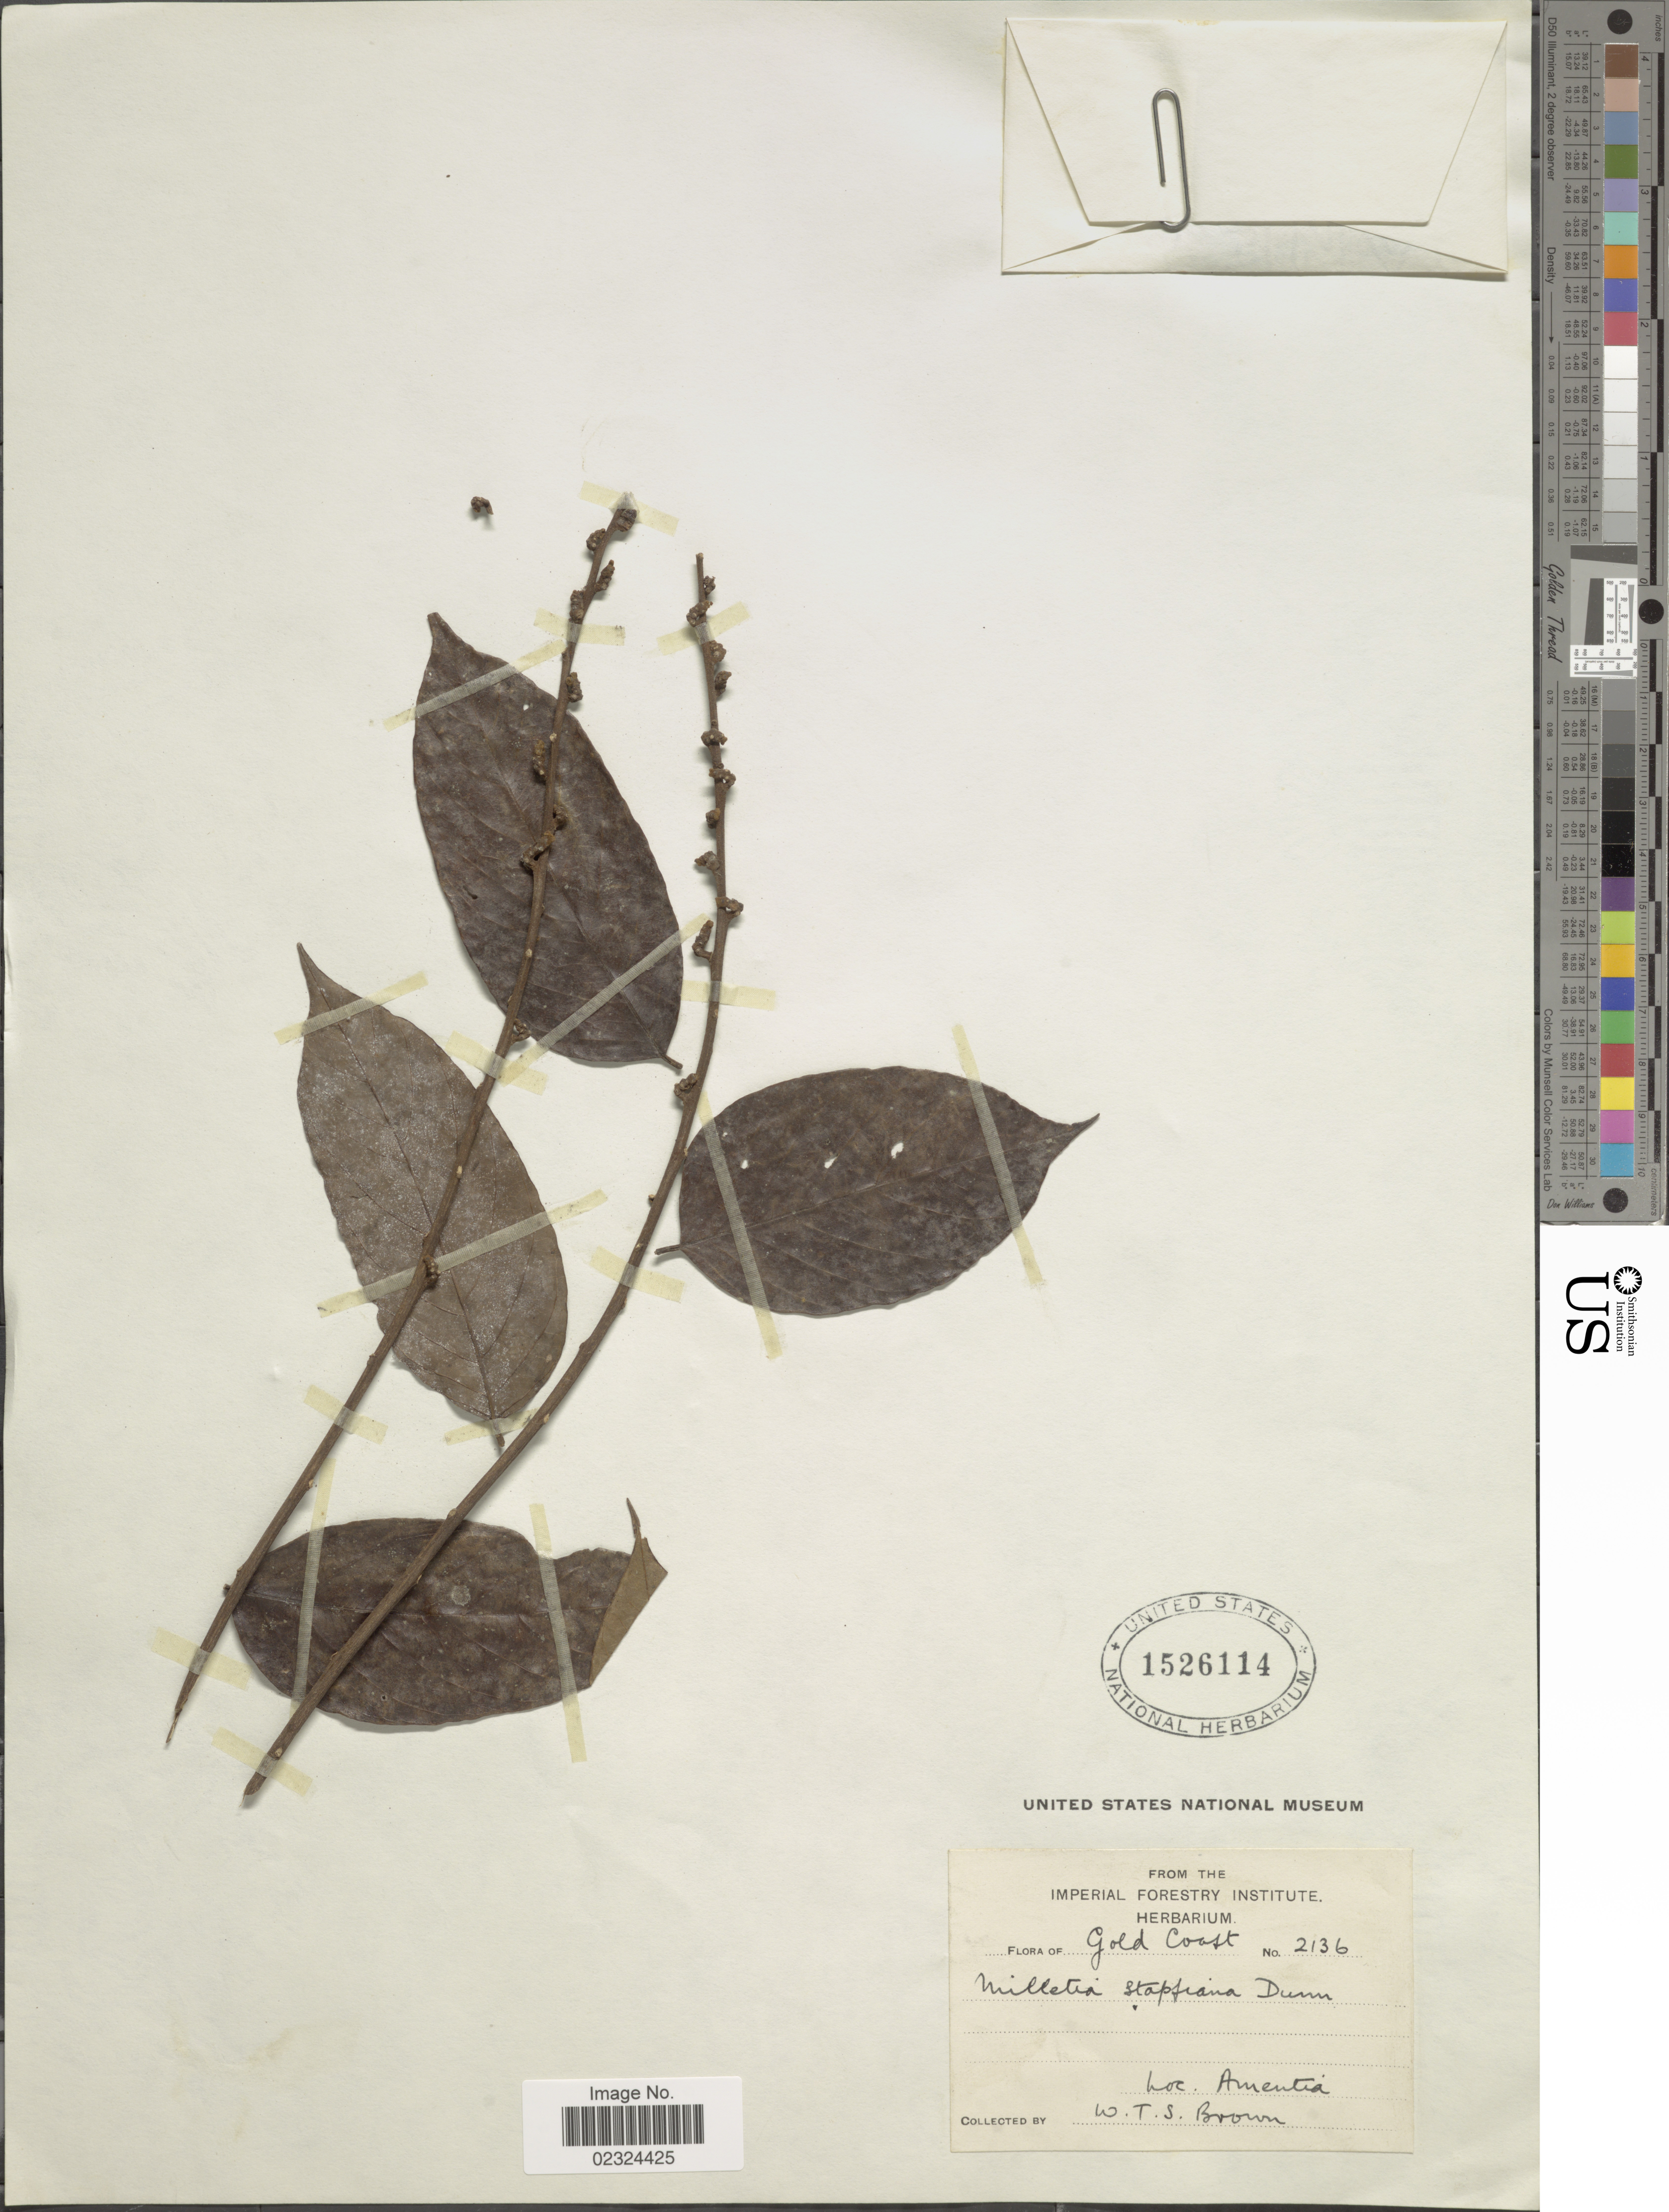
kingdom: Plantae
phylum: Tracheophyta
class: Magnoliopsida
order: Fabales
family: Fabaceae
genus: Millettia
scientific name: Millettia stapfiana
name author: Dunn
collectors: W. T. S. Brown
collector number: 2136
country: Ghana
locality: Gold Coast. Amentia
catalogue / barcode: US 1526114